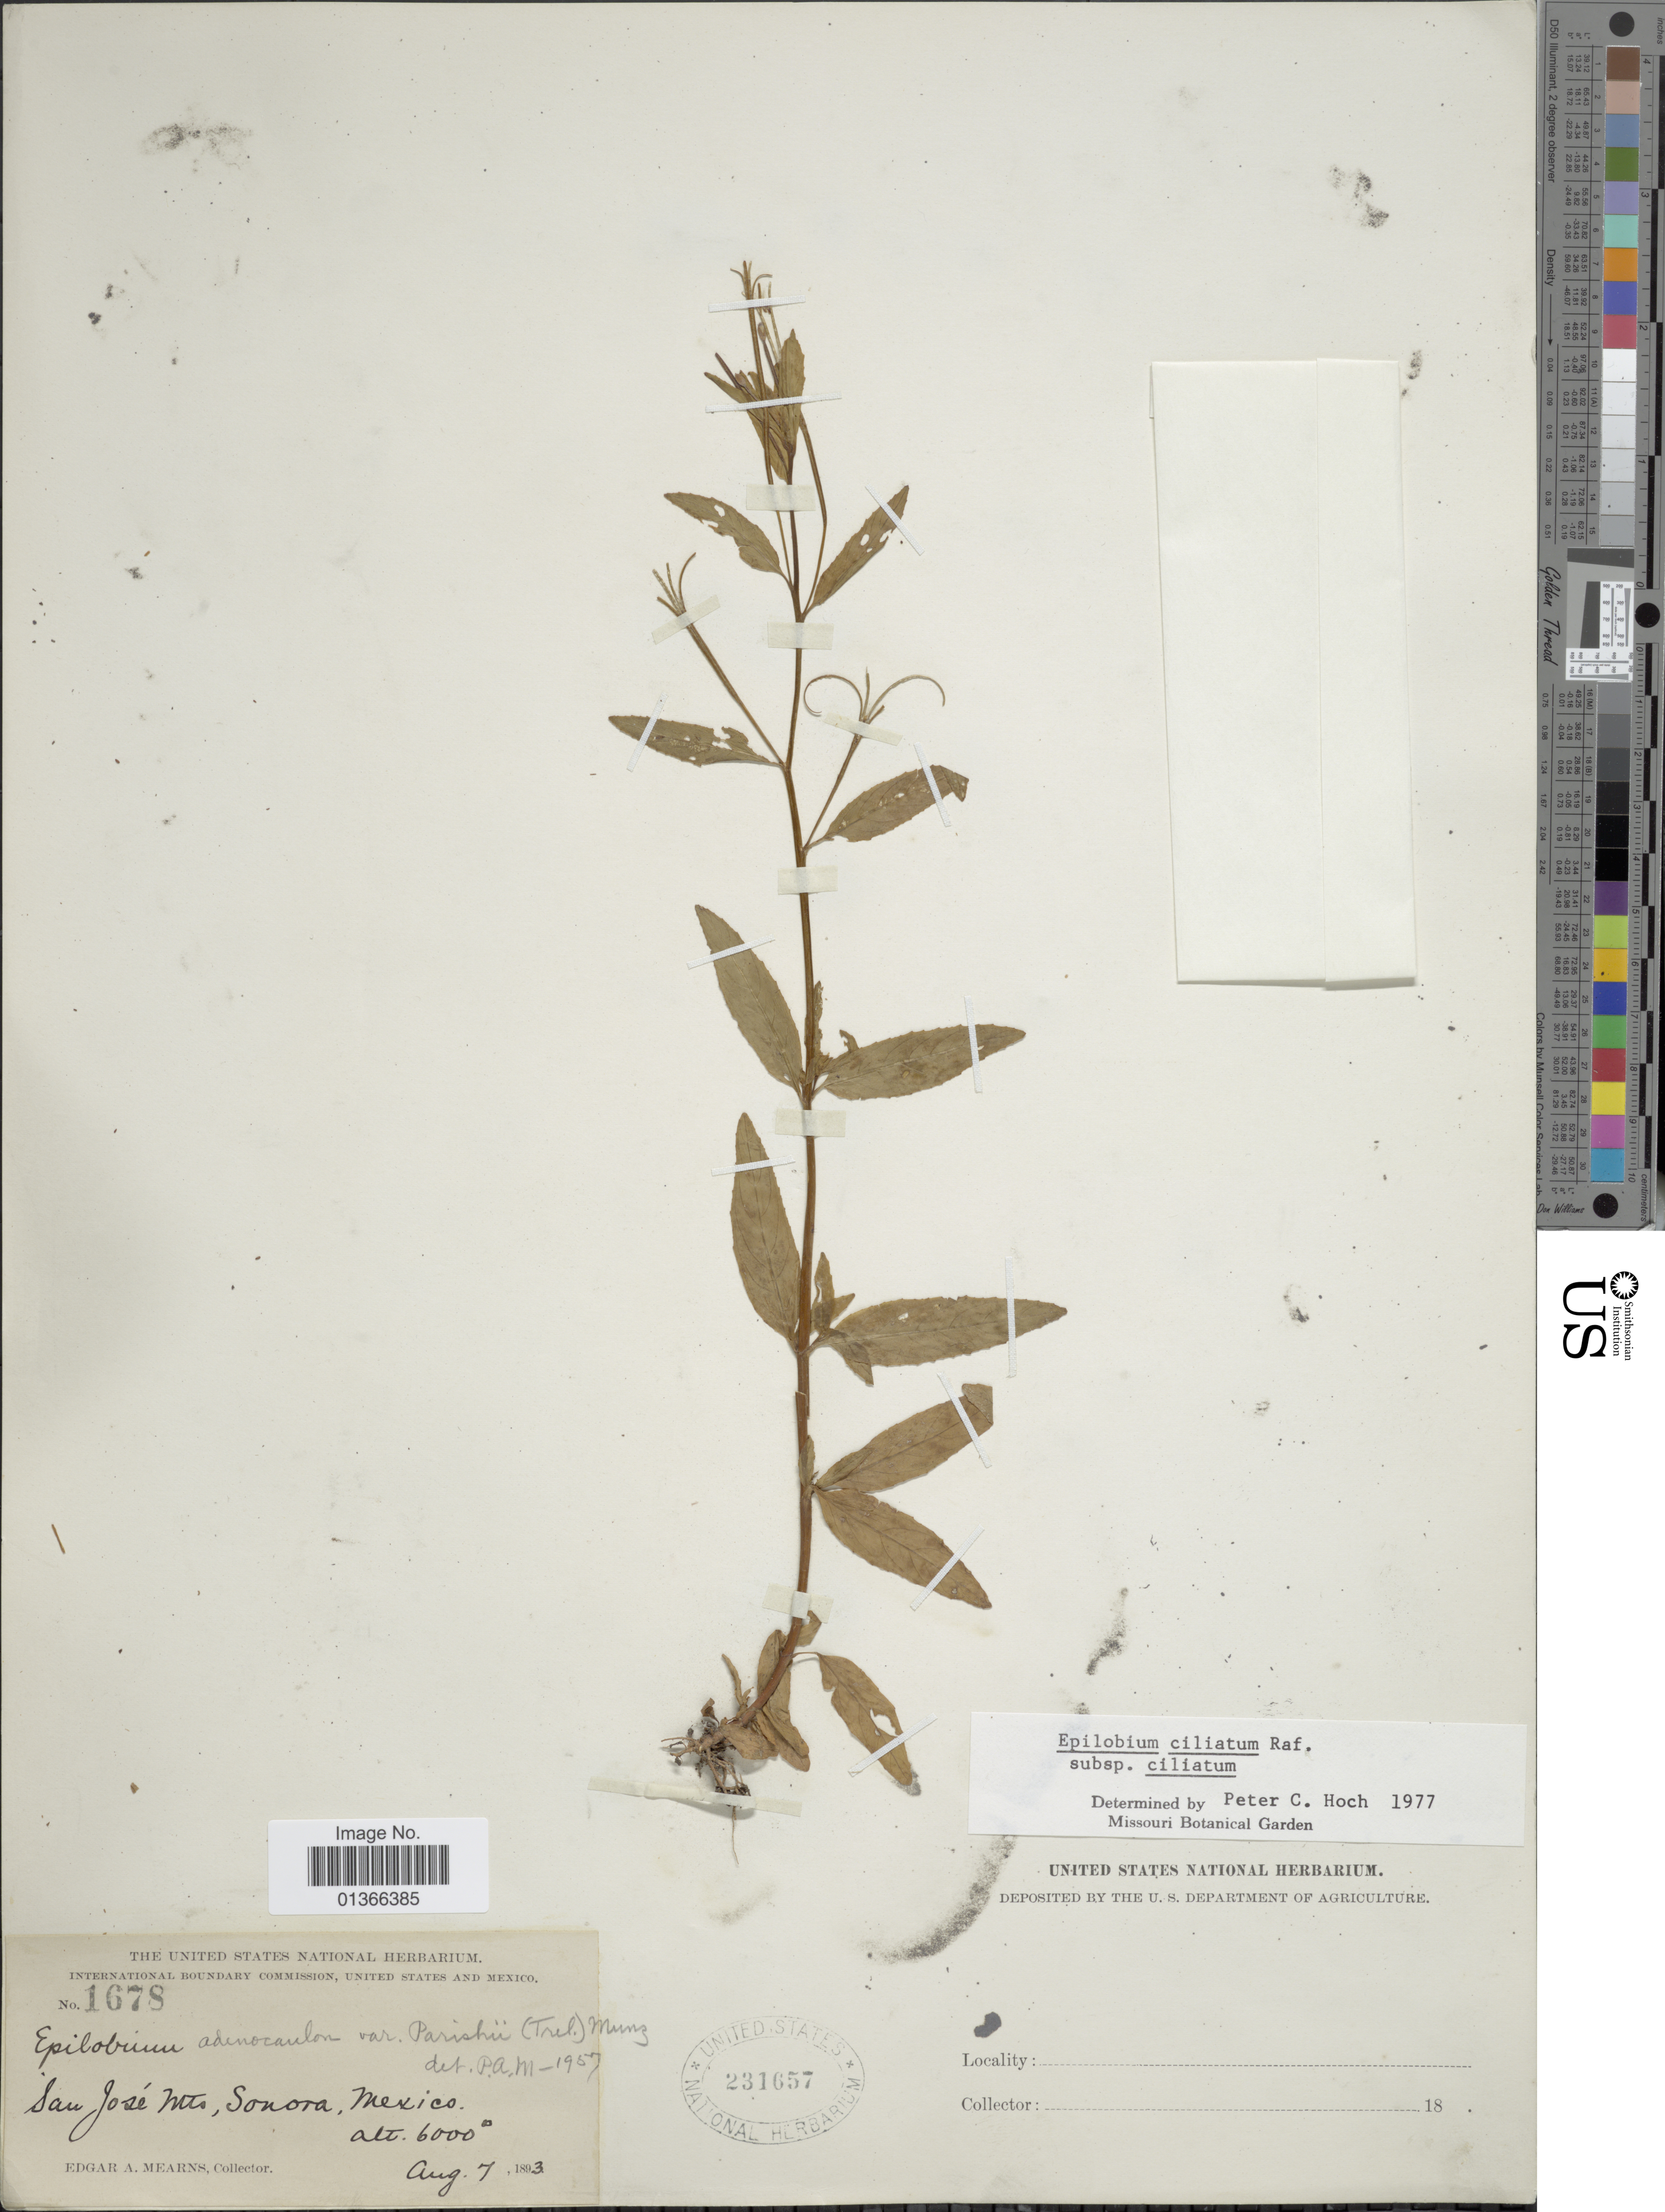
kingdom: Plantae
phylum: Tracheophyta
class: Magnoliopsida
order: Myrtales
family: Onagraceae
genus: Epilobium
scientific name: Epilobium ciliatum subsp. ciliatum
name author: Raf.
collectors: E. A. Mearns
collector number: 1678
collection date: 1893-08-07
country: Mexico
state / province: Sonora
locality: San José Mts.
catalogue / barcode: US 231657